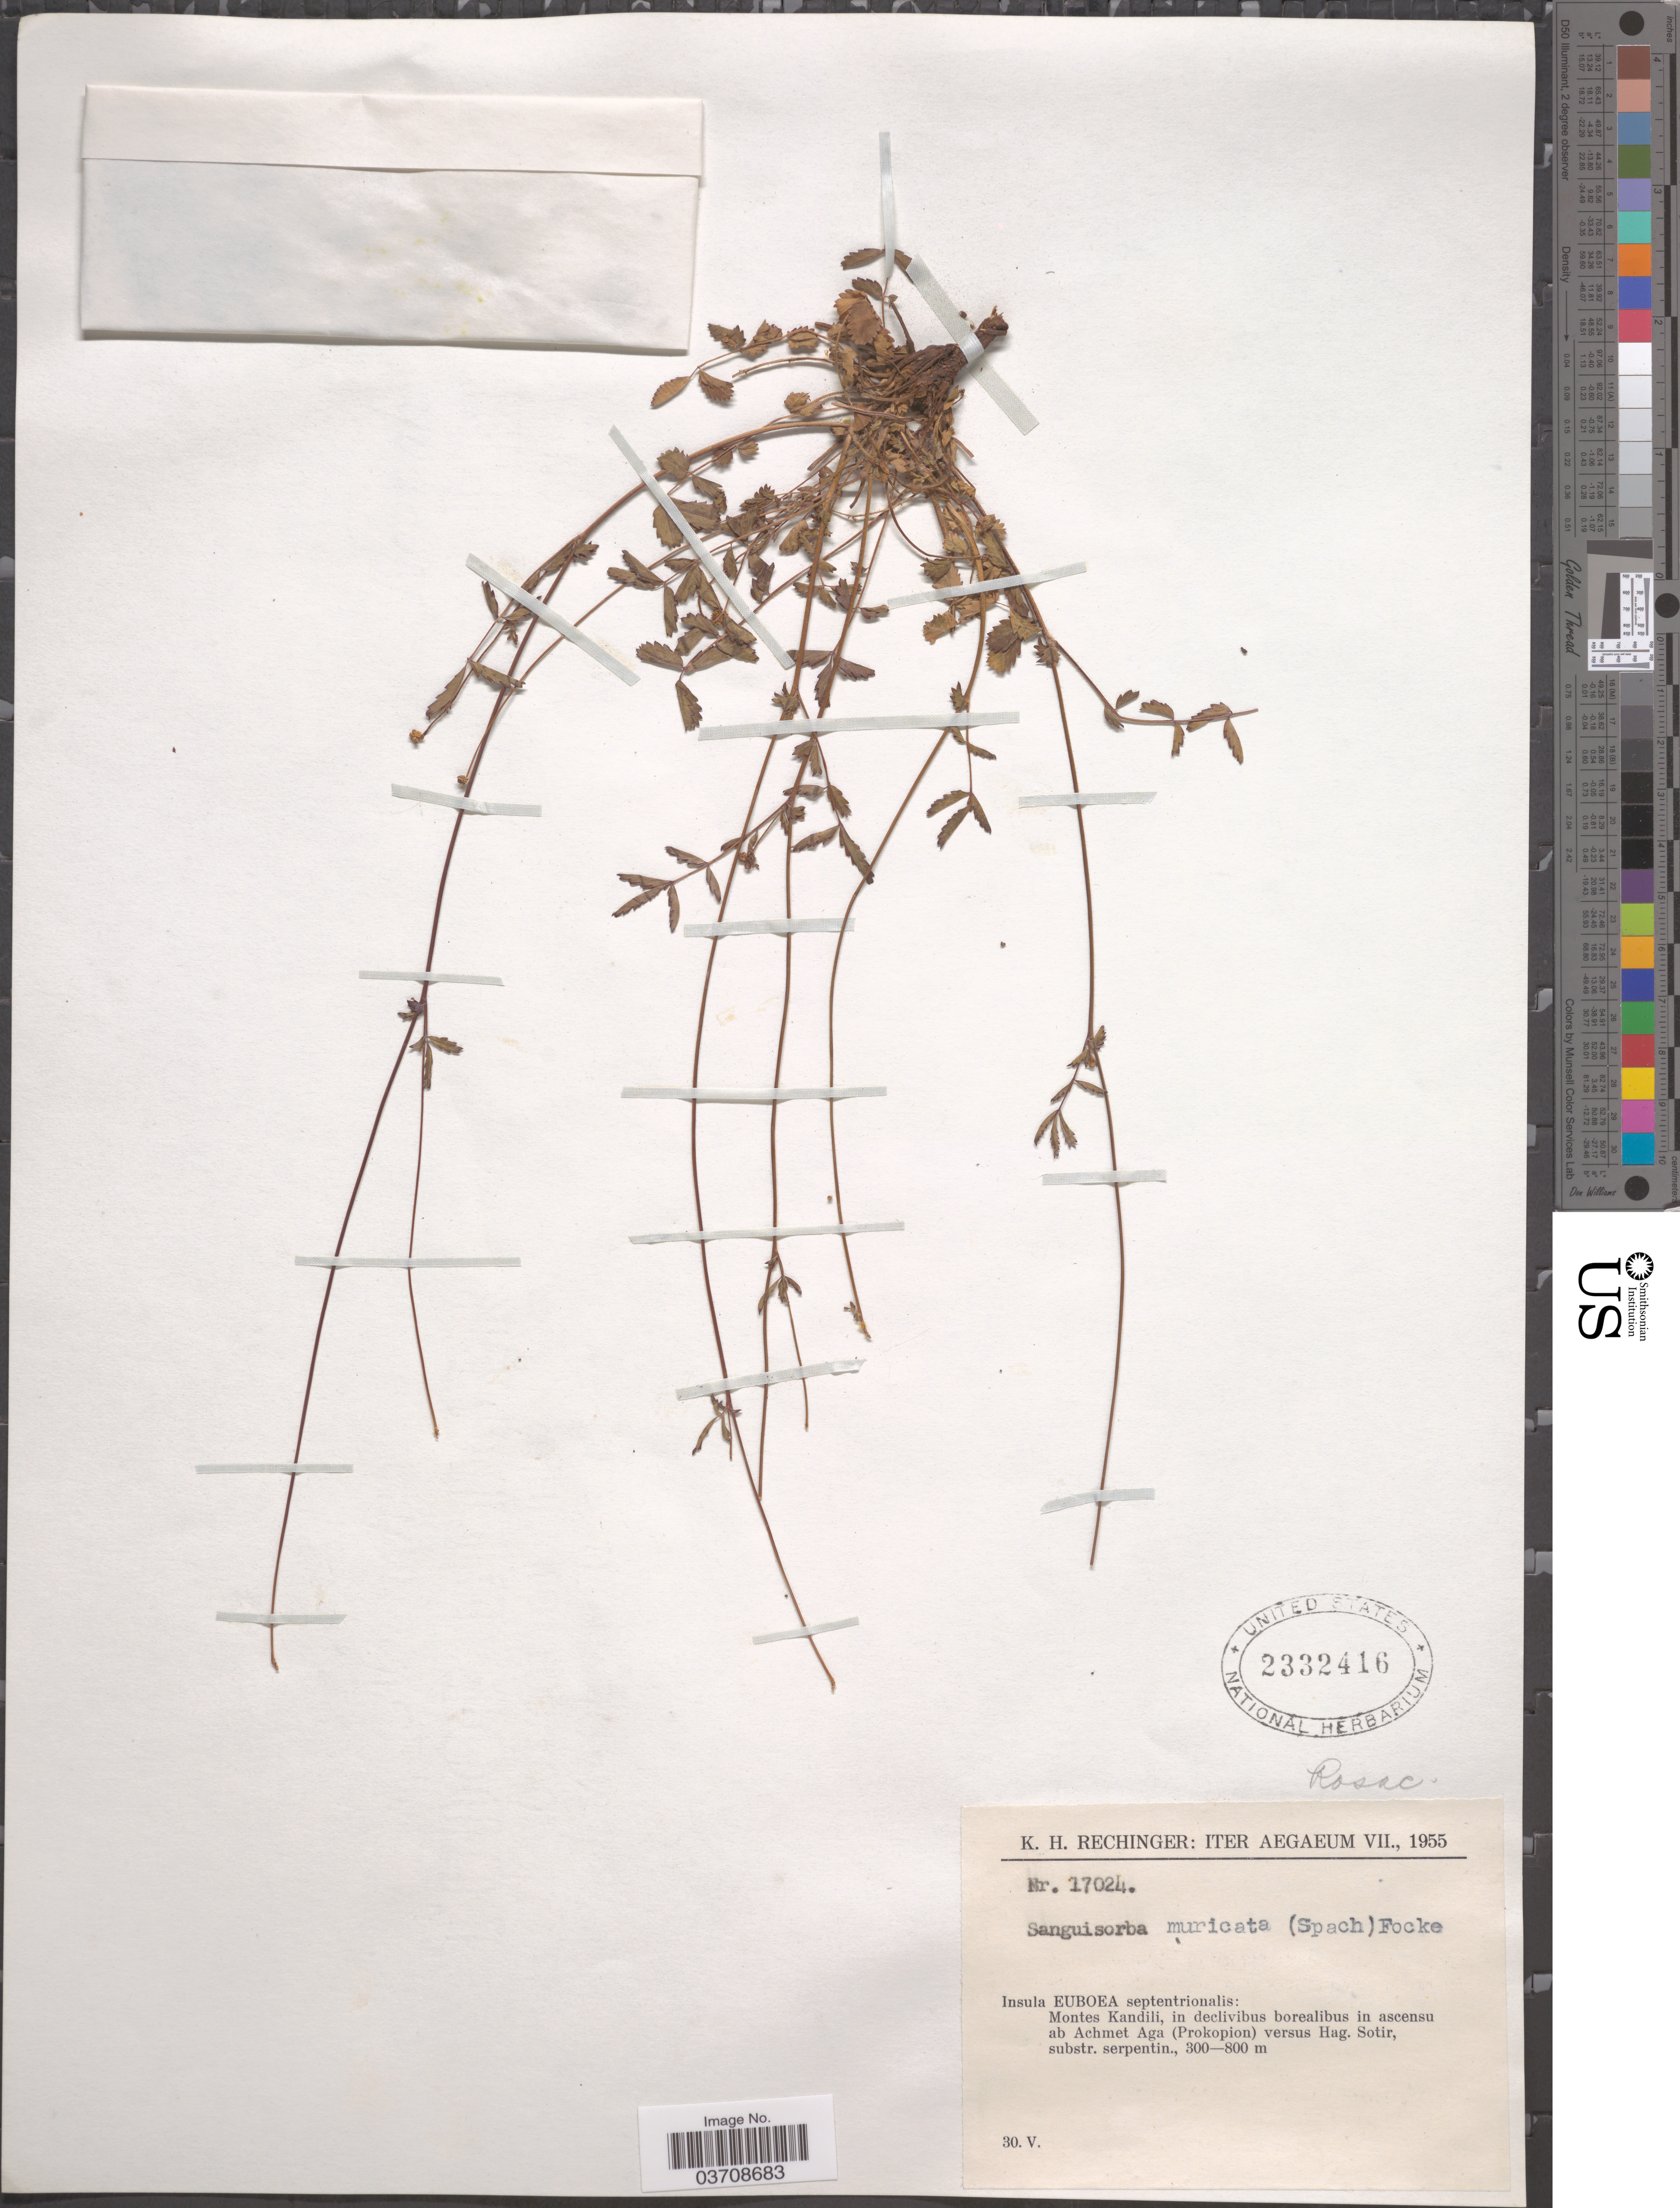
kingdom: Plantae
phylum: Tracheophyta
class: Magnoliopsida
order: Rosales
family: Rosaceae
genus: Sanguisorba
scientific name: Sanguisorba minor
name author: Scop.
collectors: K. H. Rechinger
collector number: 17024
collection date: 1955-05-30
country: Greece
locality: Iter Aegæum. Insula Euboea septentrionalis: Montes Kandili, in declivibus borealibus in ascensu ab Achmet Aga (Prokopion) versus Hag. Sotir, substr. serpentin.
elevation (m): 300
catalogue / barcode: US 2332416